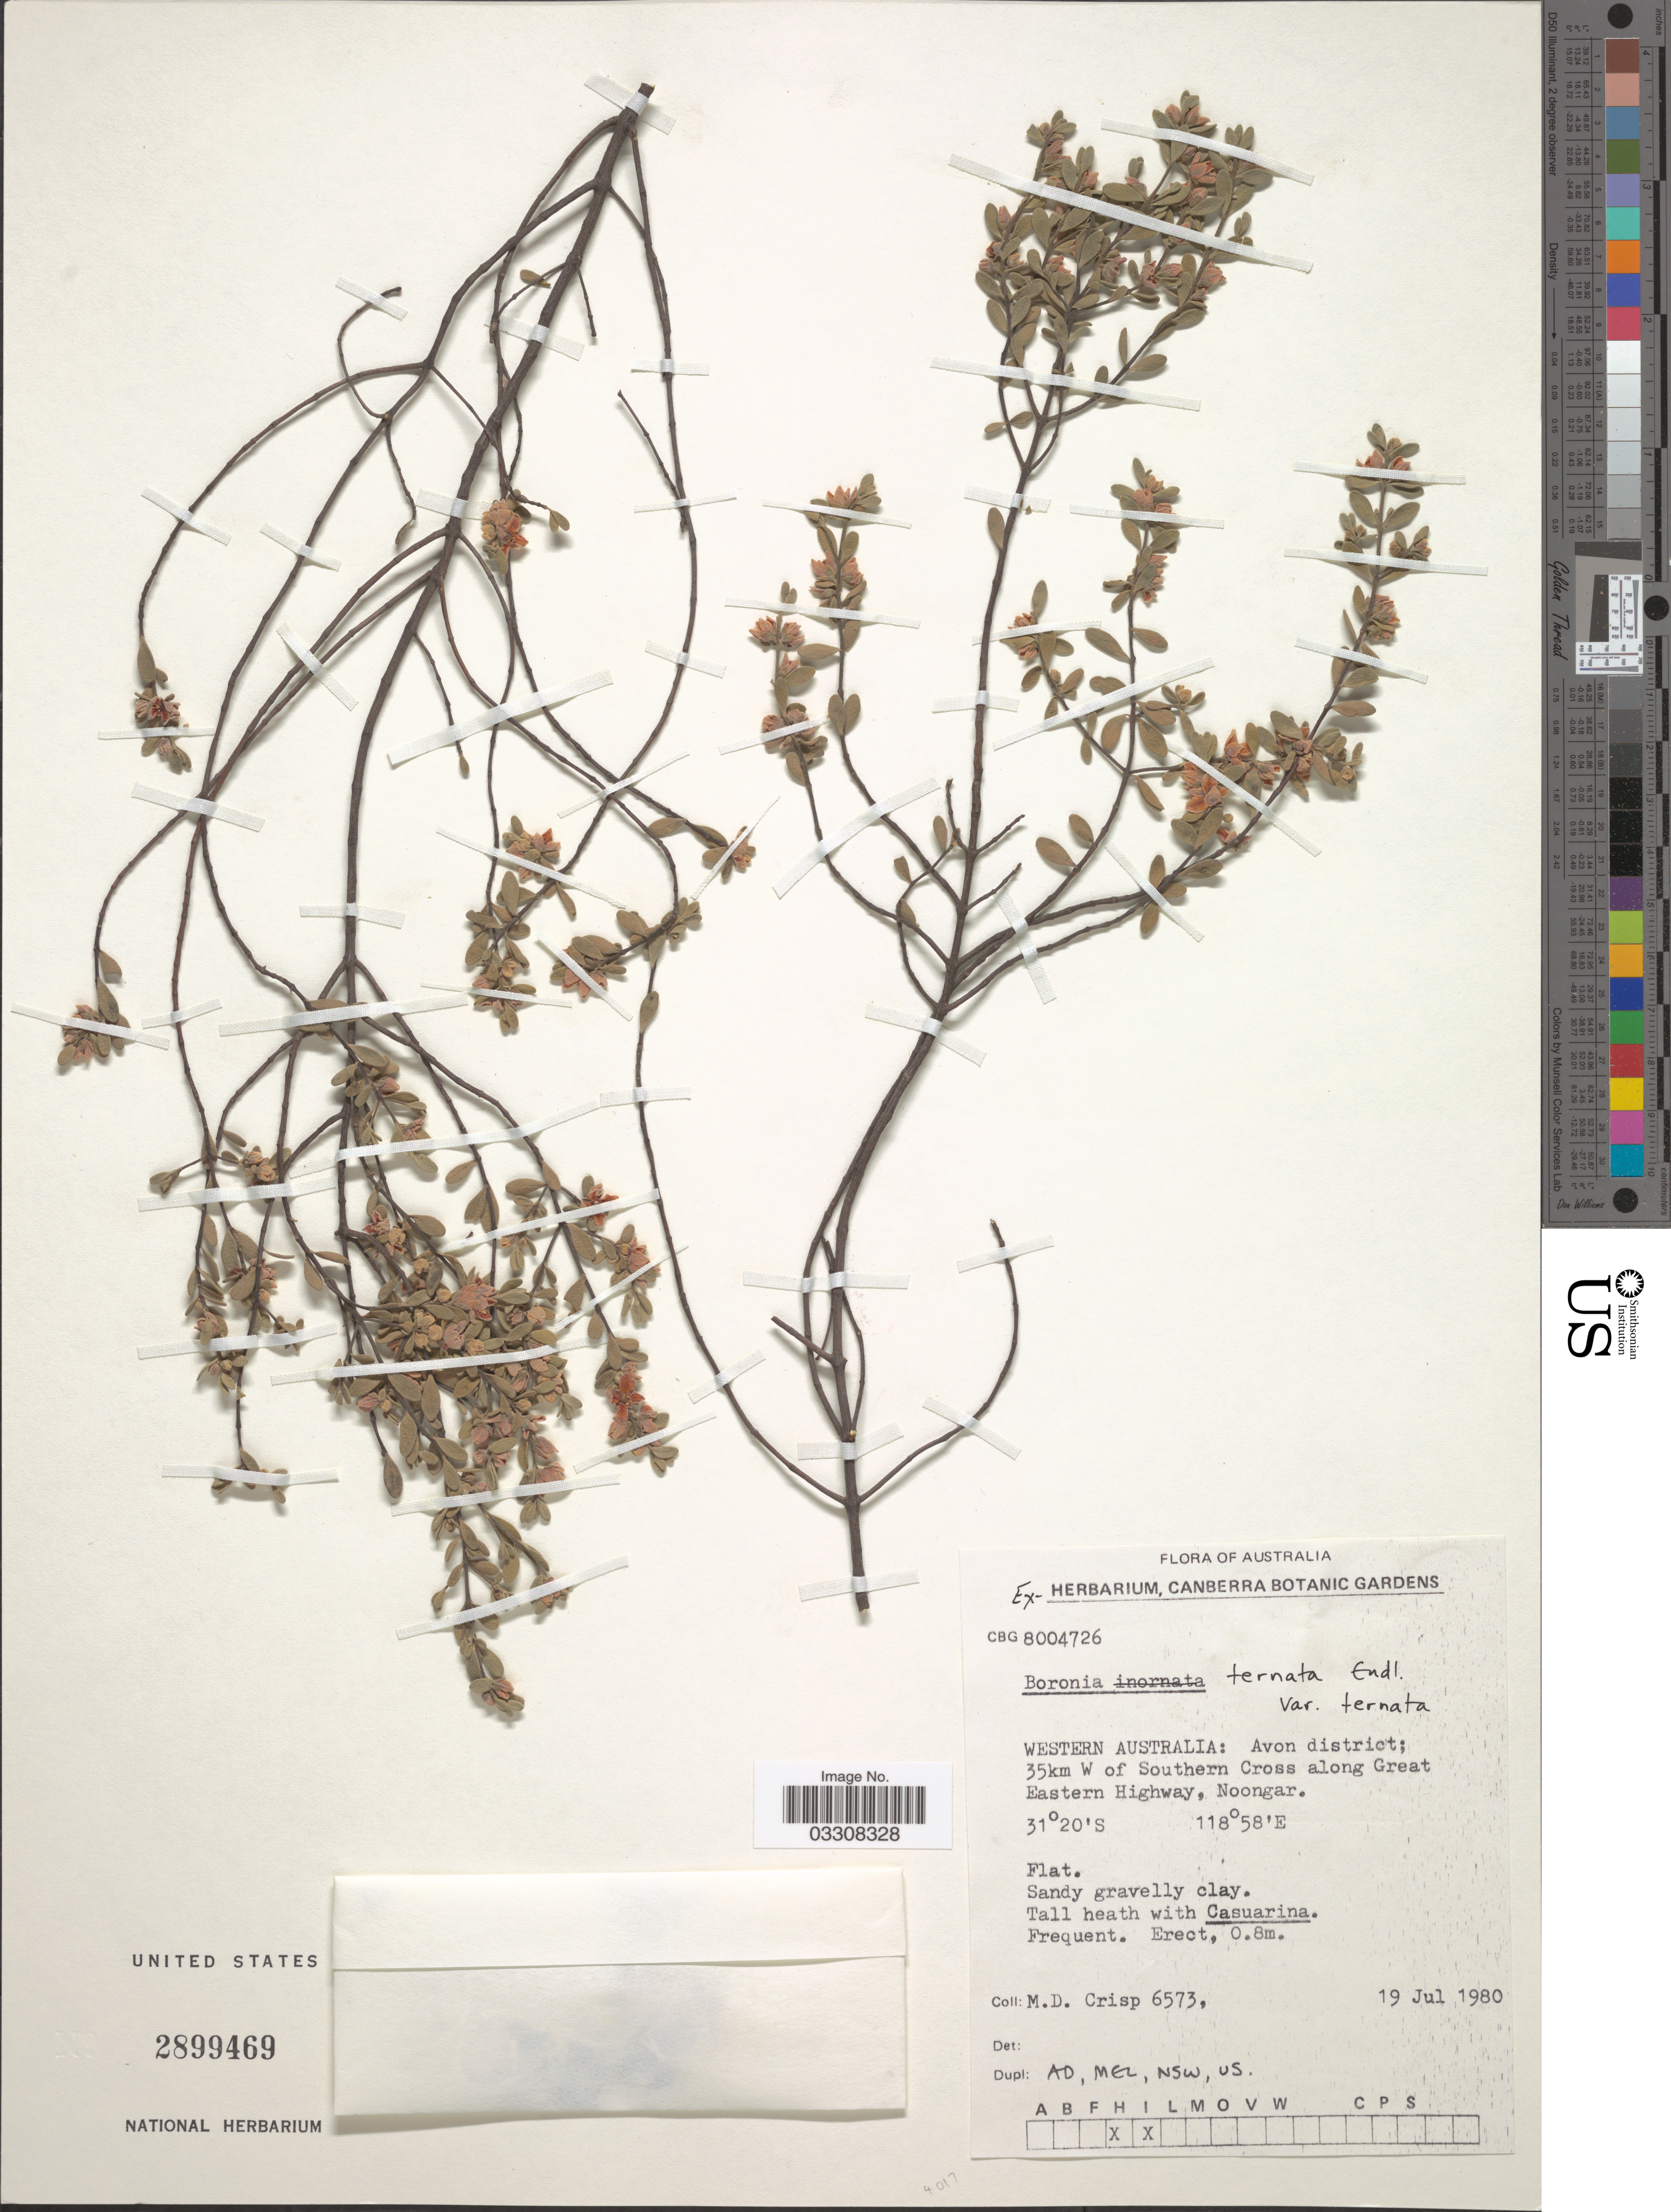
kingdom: Plantae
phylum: Tracheophyta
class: Magnoliopsida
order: Sapindales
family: Rutaceae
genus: Boronia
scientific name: Boronia ternata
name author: Endl.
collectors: M. Crisp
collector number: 6573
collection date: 1980-07-19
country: Australia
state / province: Western Australia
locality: Avon district; 35km W of Southern Cross along Great Eastern Highway, Noongar.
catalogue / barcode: US 2899469